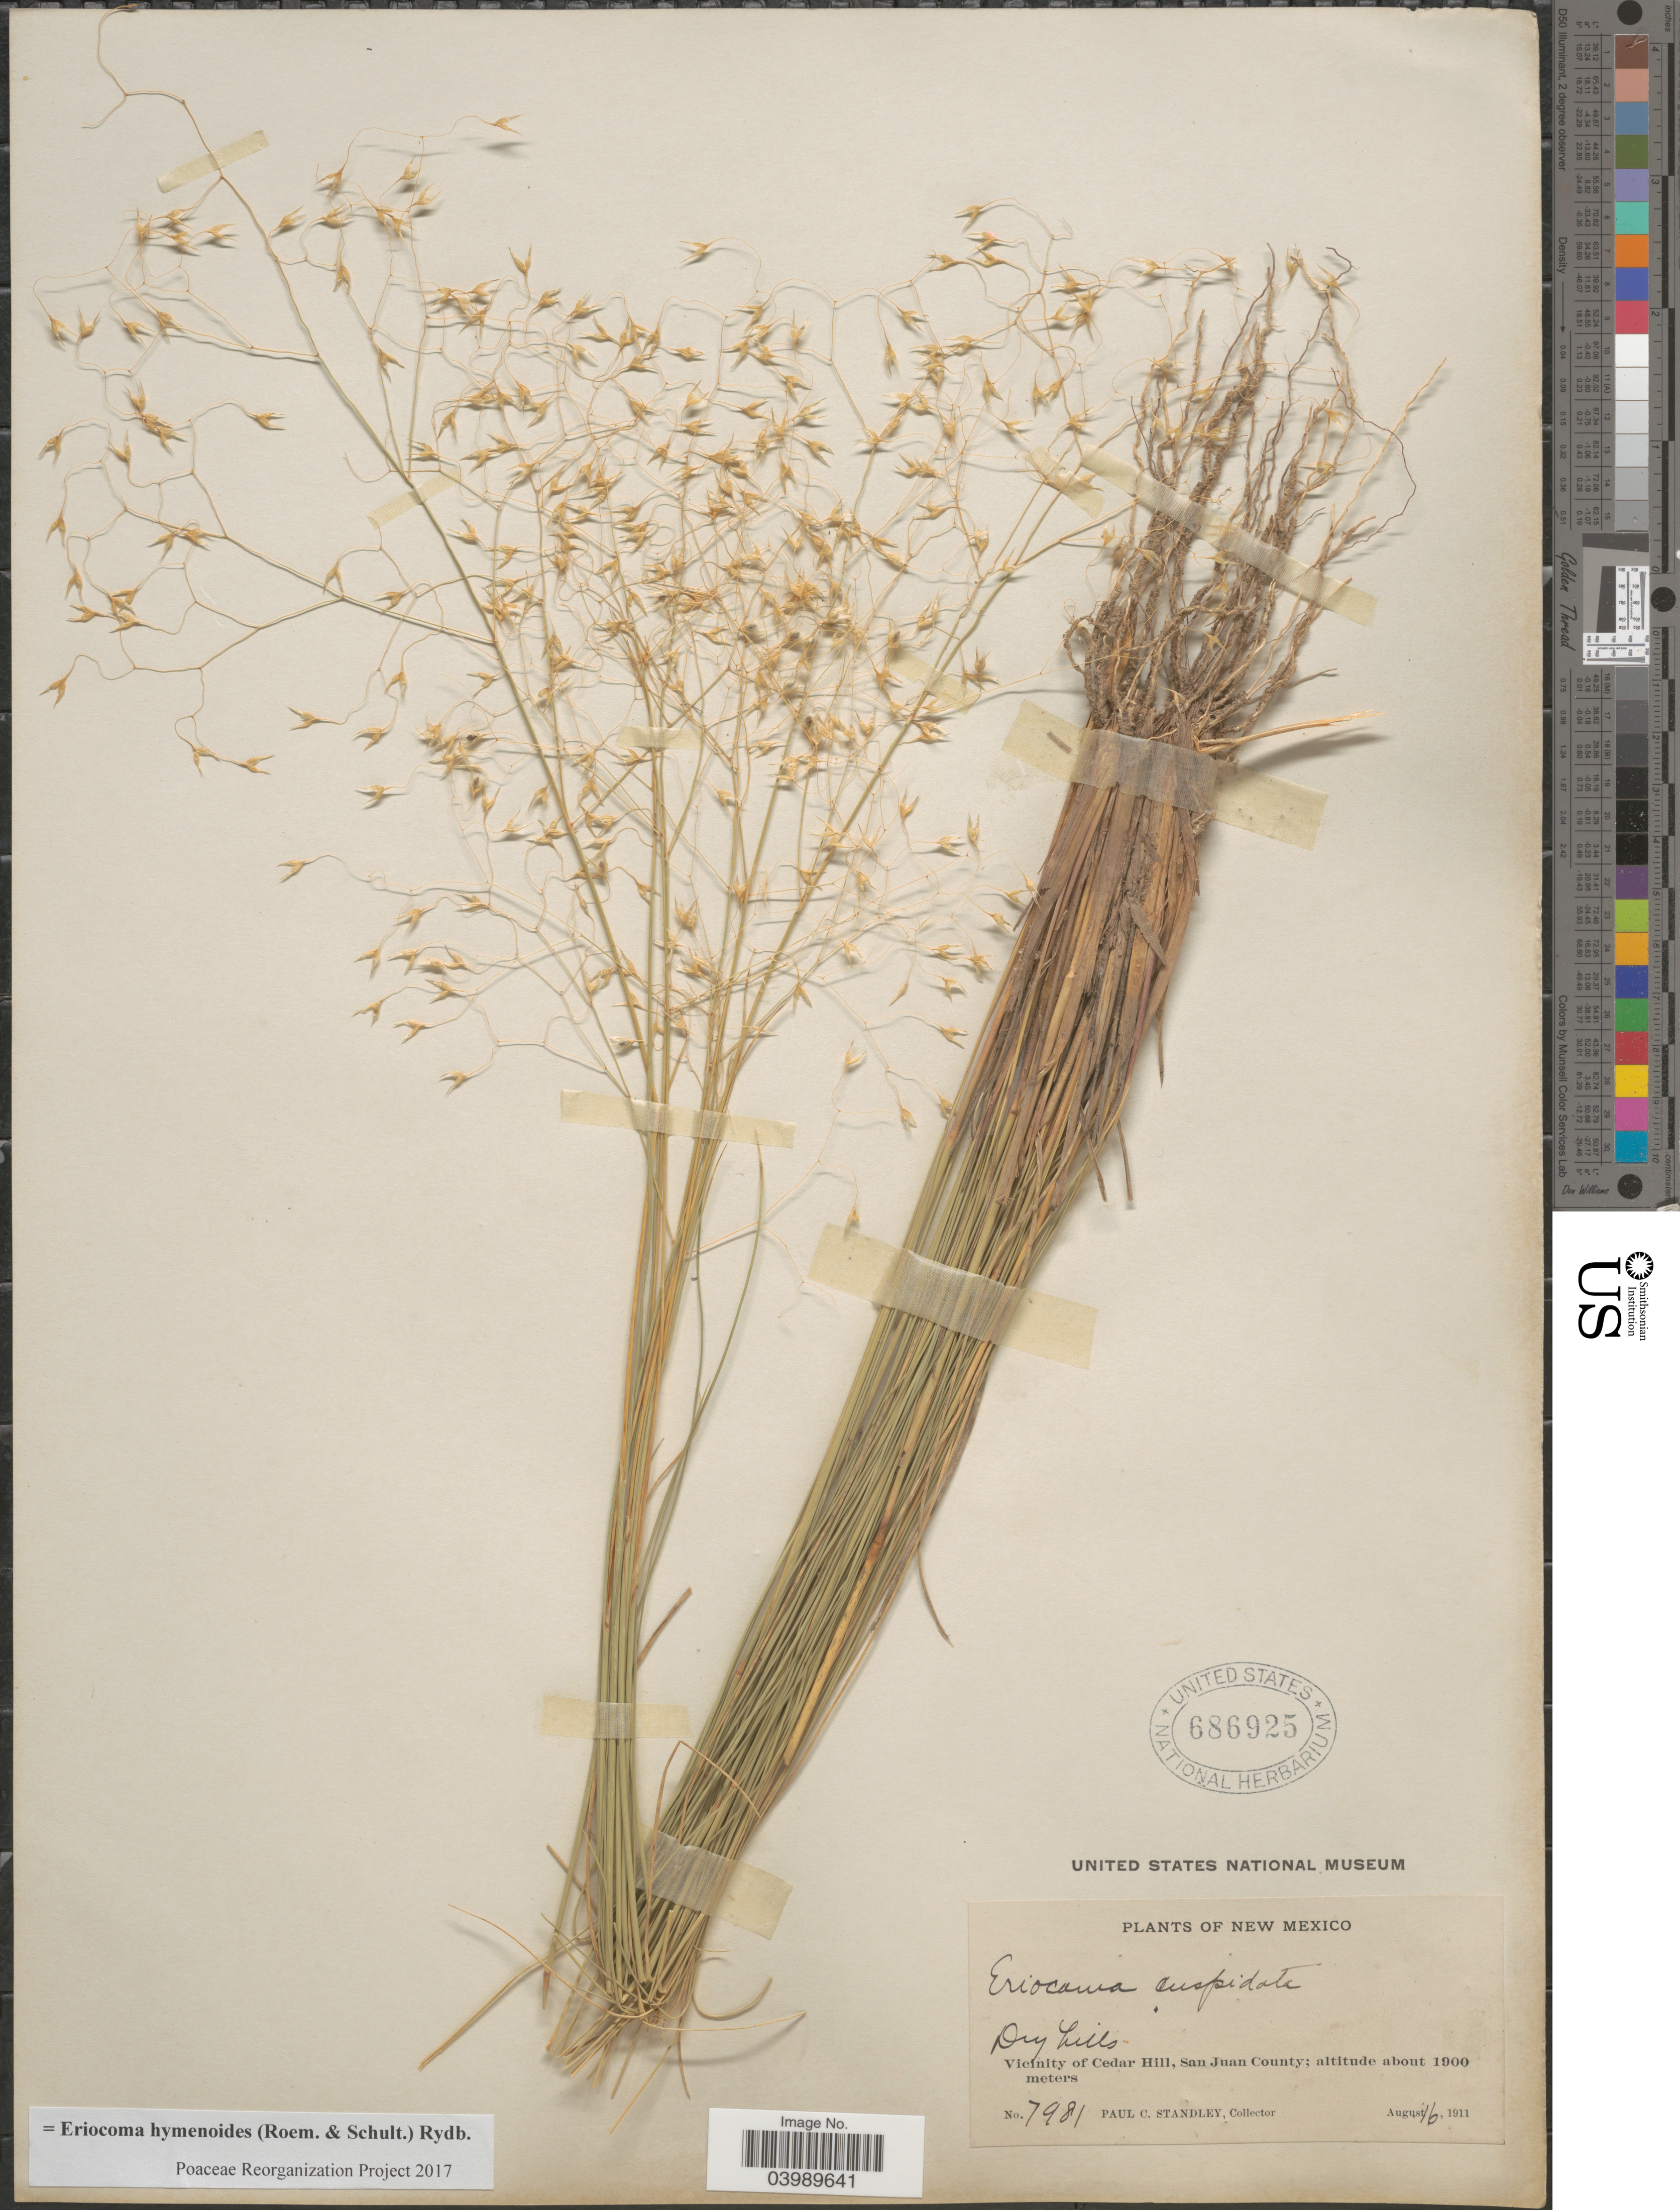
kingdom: Plantae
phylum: Tracheophyta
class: Liliopsida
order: Poales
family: Poaceae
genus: Eriocoma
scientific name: Eriocoma hymenoides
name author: (Roem. & Schult.) Rydb.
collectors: P. C. Standley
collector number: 7981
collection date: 1911-08-16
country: United States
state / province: New Mexico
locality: Vicinity of Cedar Hill, San Juan County.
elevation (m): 1900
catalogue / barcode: US 686925